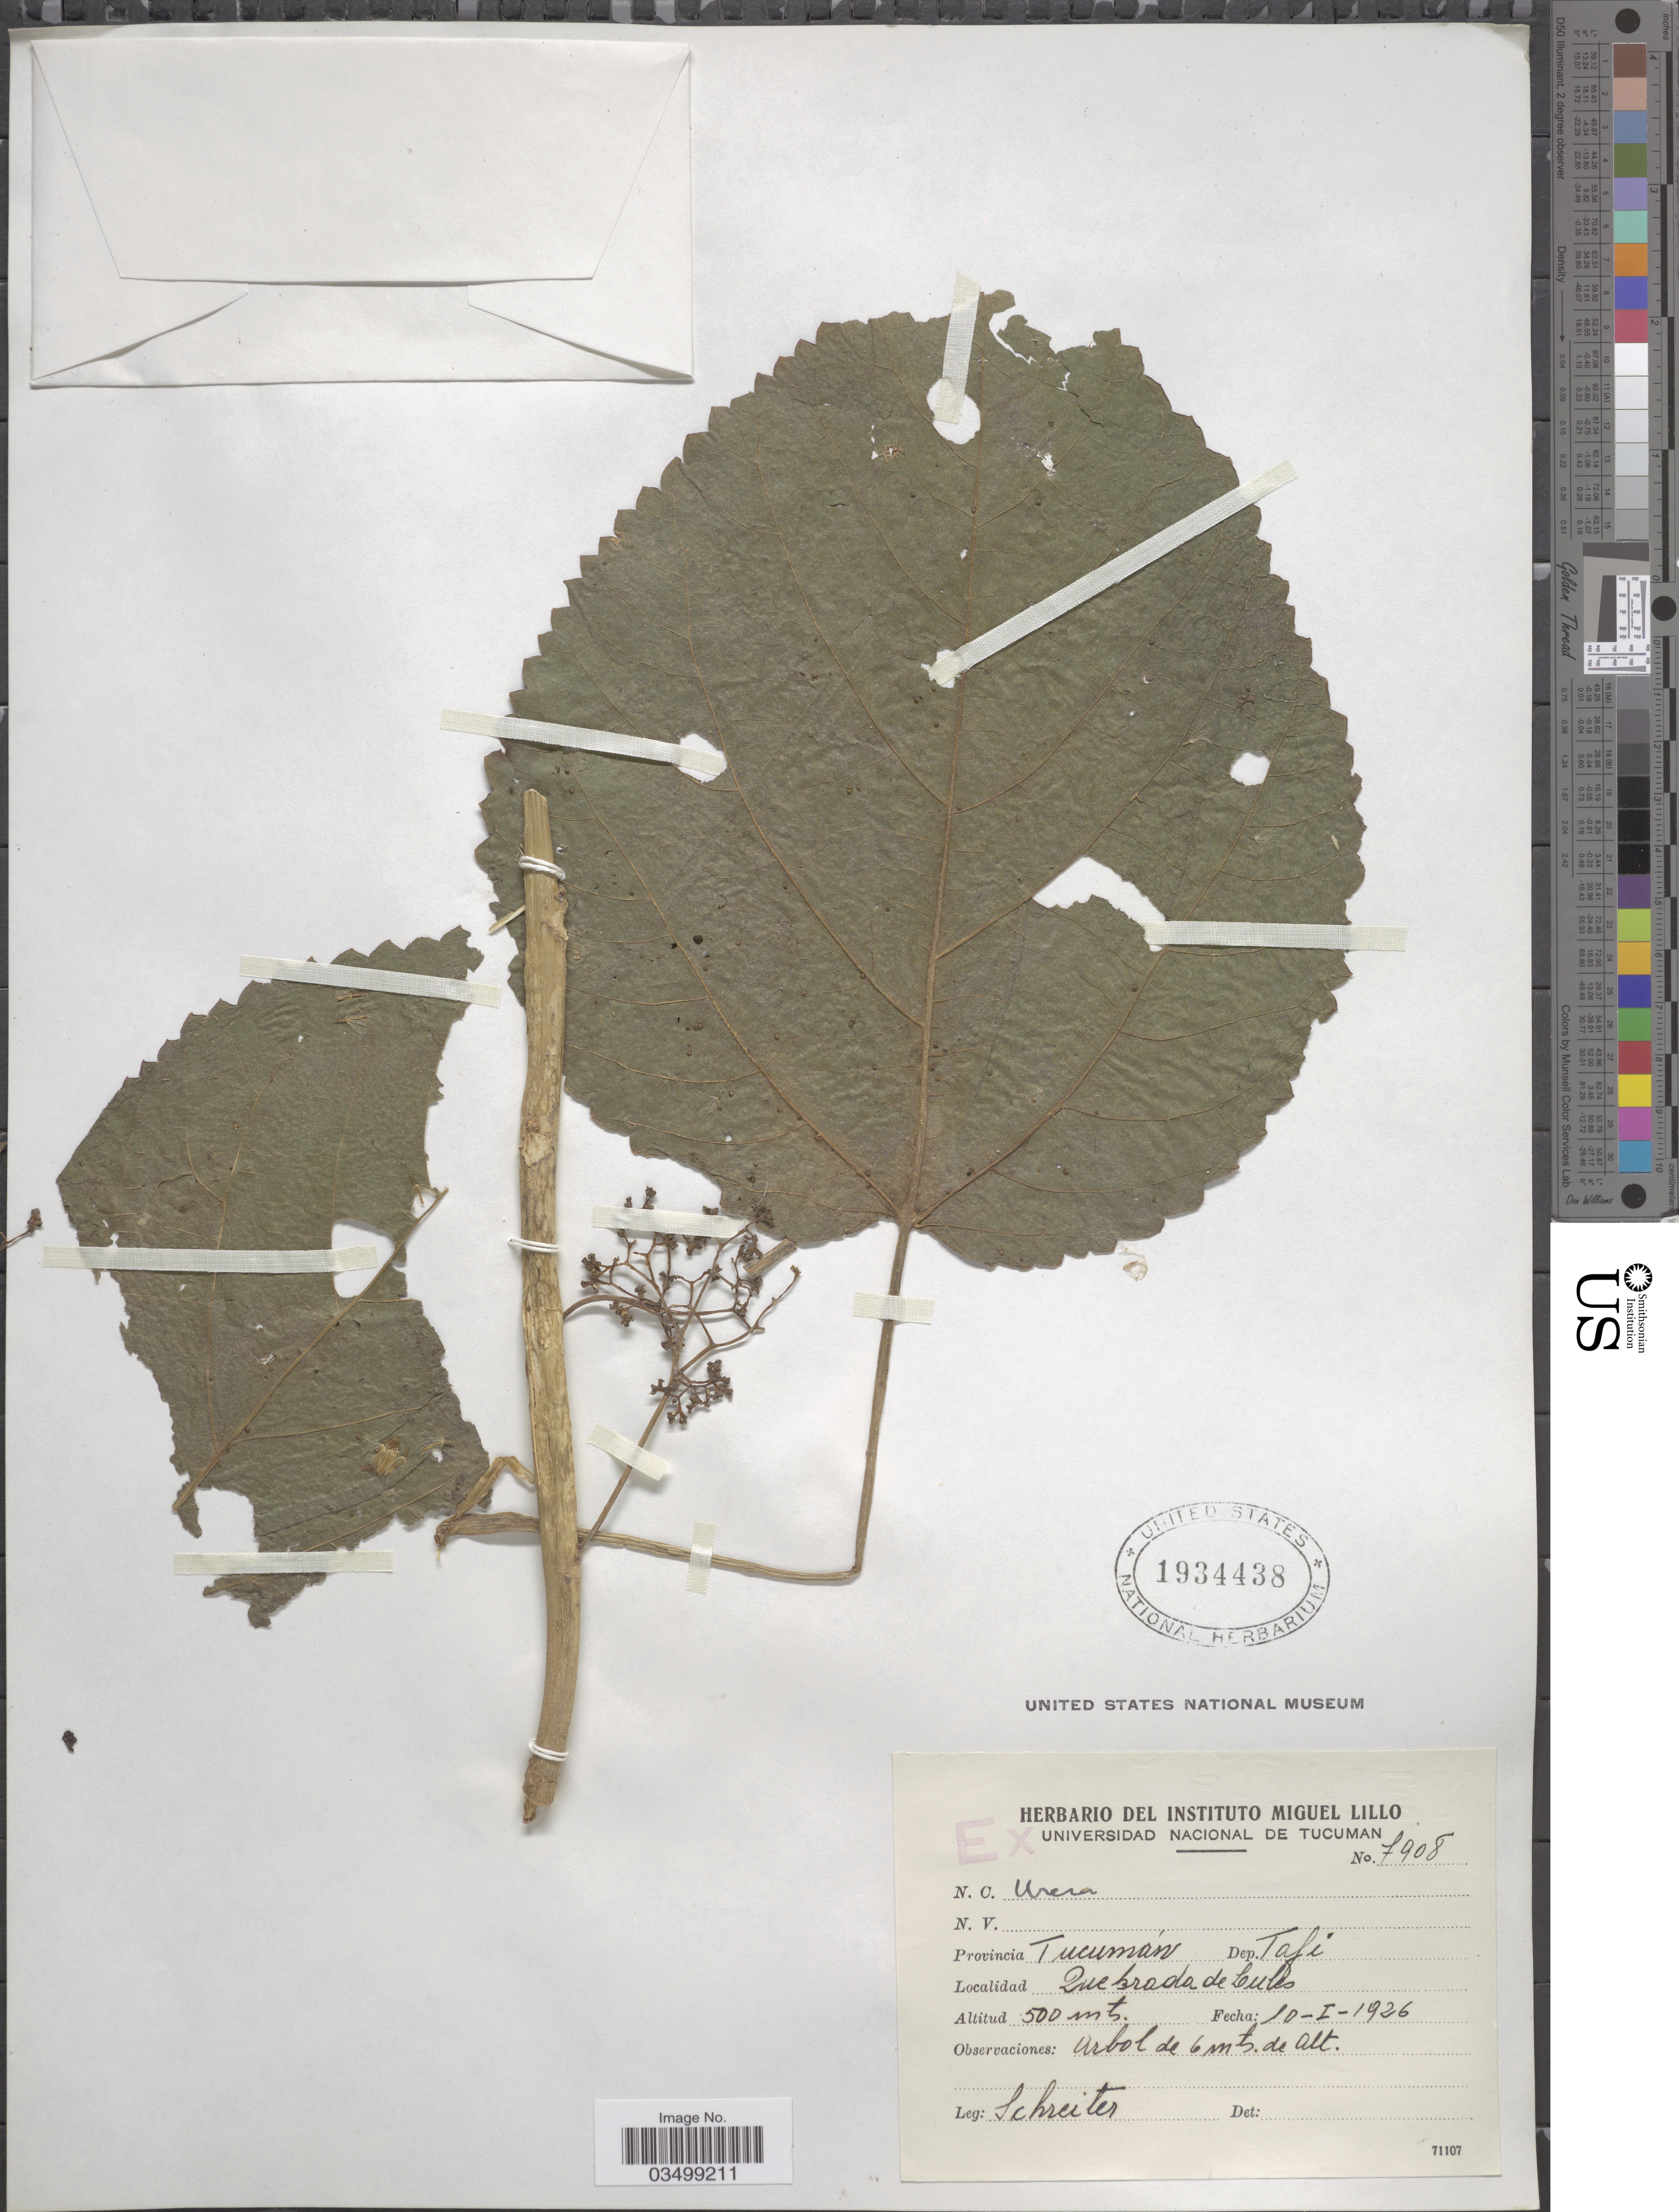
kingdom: Plantae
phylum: Tracheophyta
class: Magnoliopsida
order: Rosales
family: Urticaceae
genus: Urera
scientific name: Urera sp.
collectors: -. Schreiter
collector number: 7908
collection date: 1926-01-10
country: Argentina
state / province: Tucuman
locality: Dep. Tafí. Quebrada de Lules.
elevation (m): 500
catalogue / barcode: US 1934438